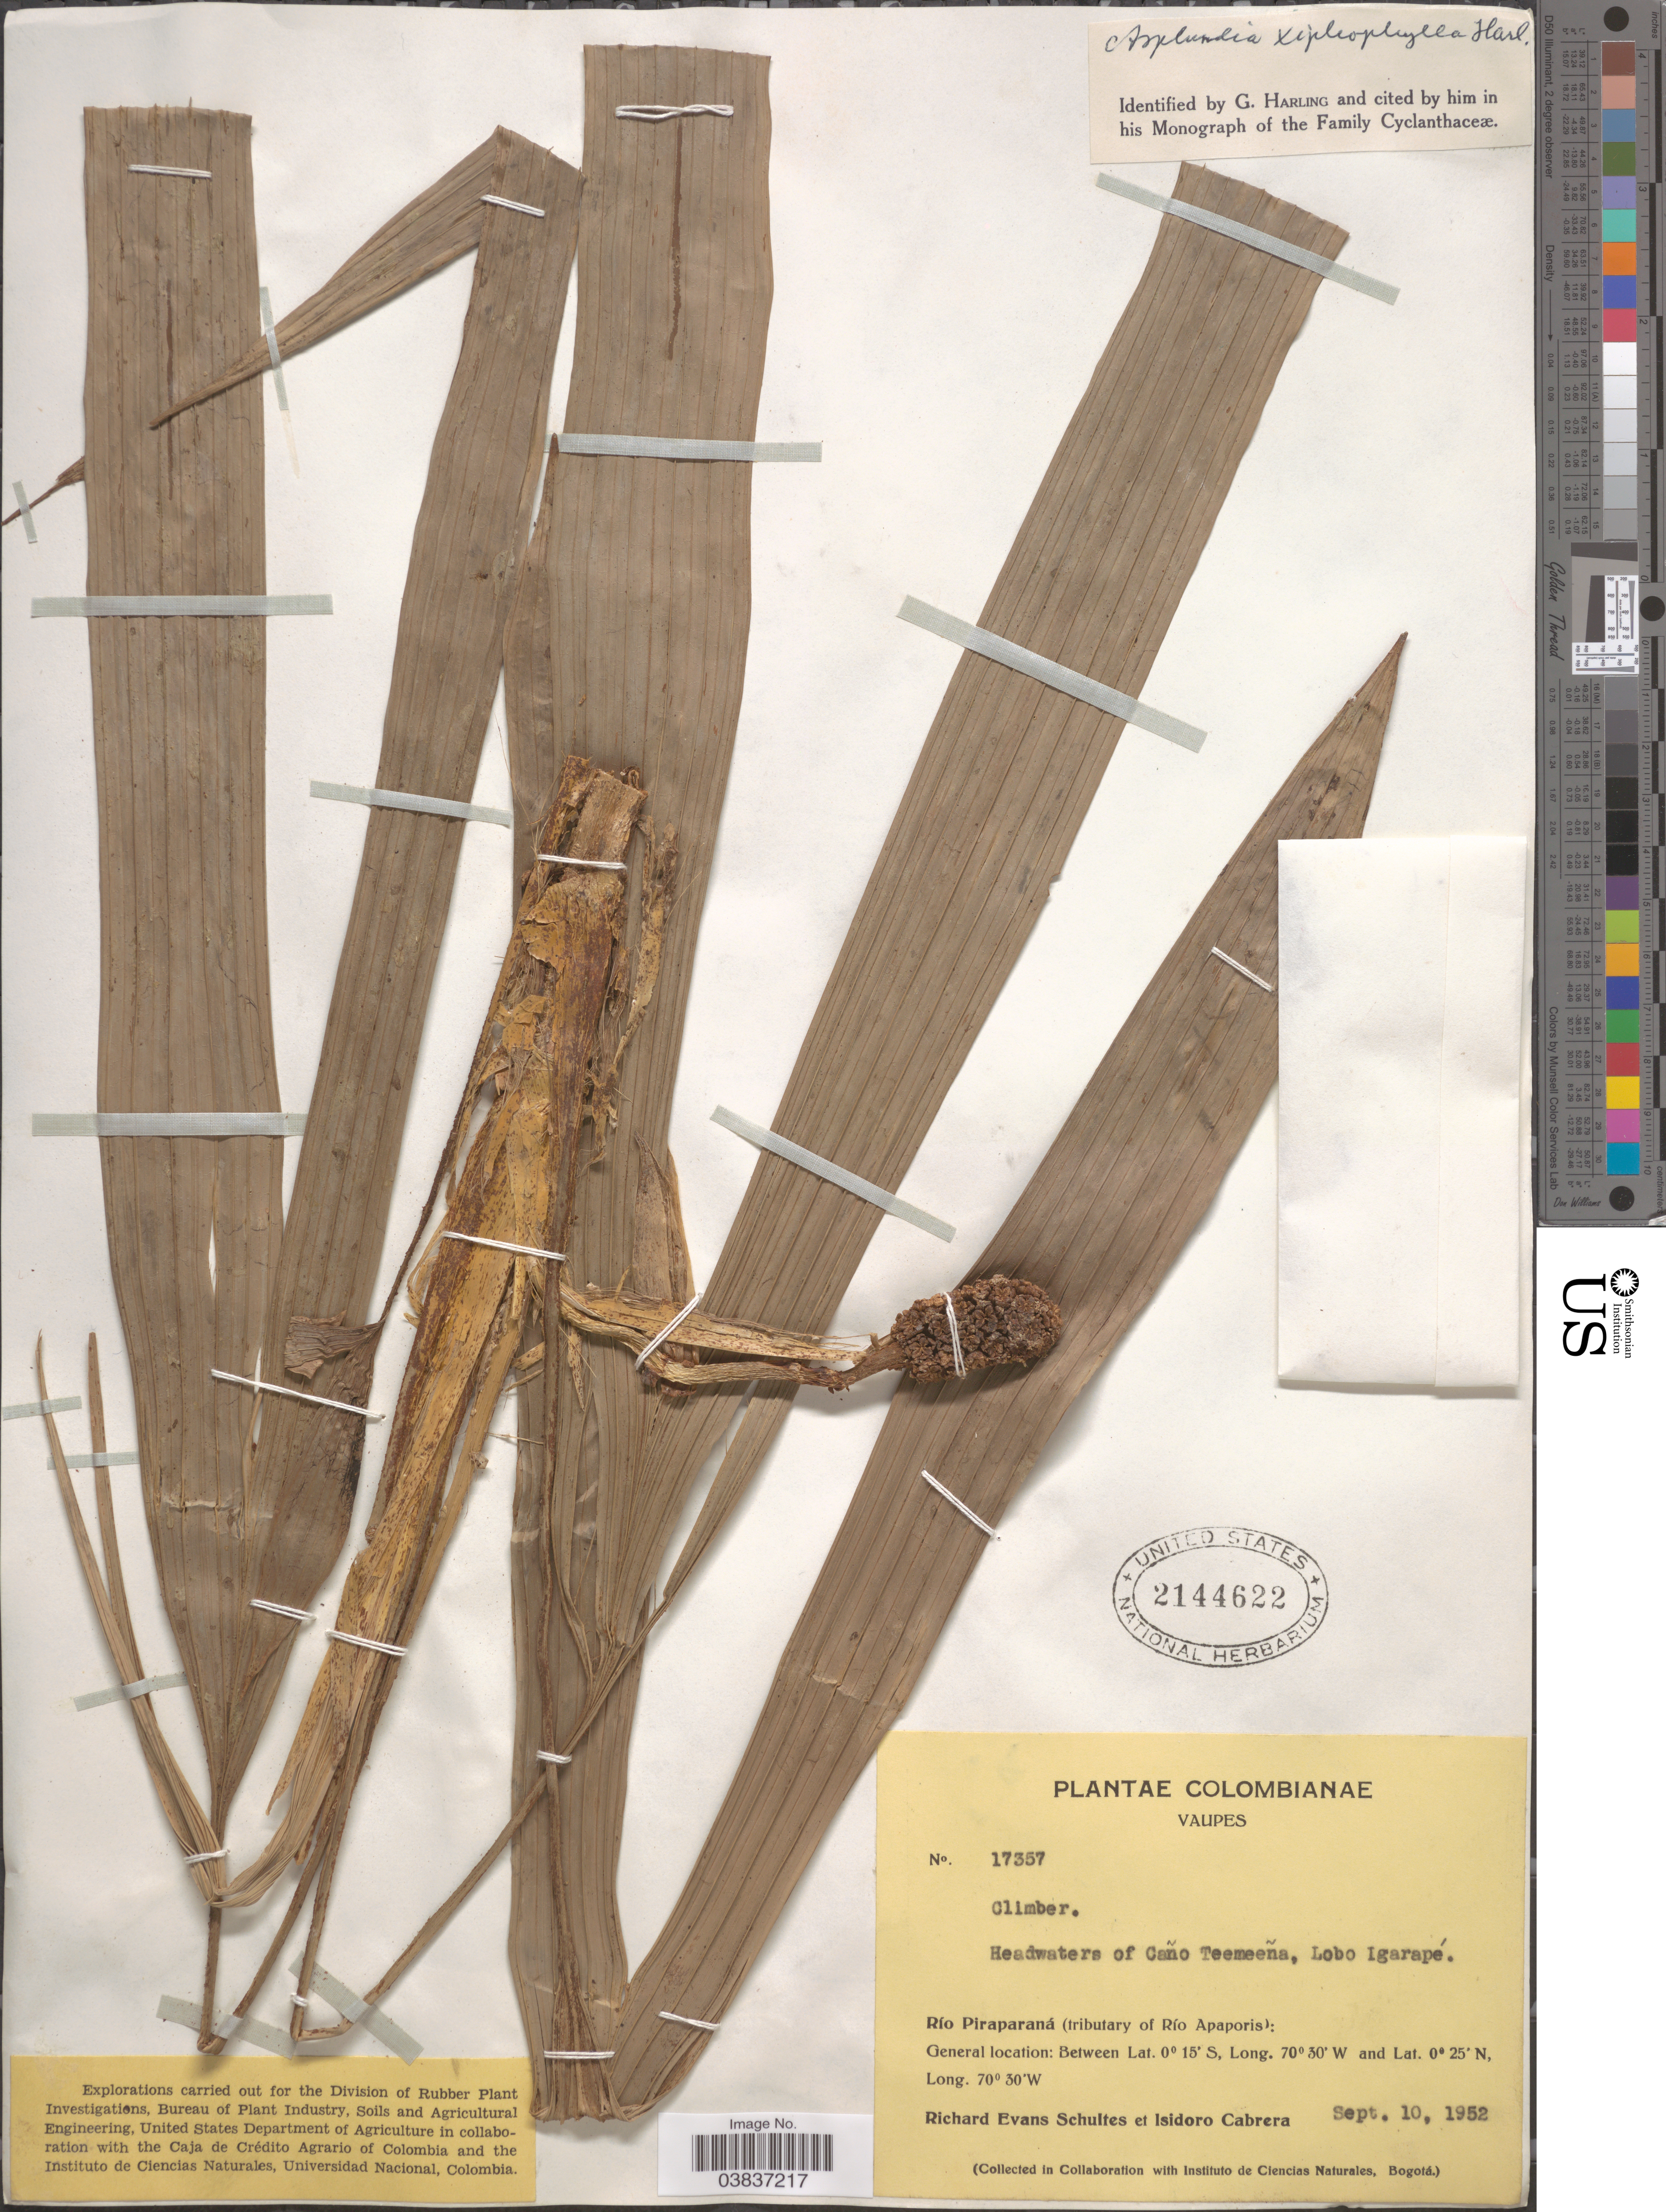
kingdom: Plantae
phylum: Tracheophyta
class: Liliopsida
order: Pandanales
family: Cyclanthaceae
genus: Carludovica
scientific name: Carludovica drudei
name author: Mast.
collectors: R. E. Schultes & I. Cabrera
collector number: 17357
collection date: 1952-09-10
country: Colombia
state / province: Vaupés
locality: Headwaters of Caño Teemeeña, Lobo Igarapé. Río Piraparaná (tributary of Río Apaporis).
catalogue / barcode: US 2144622